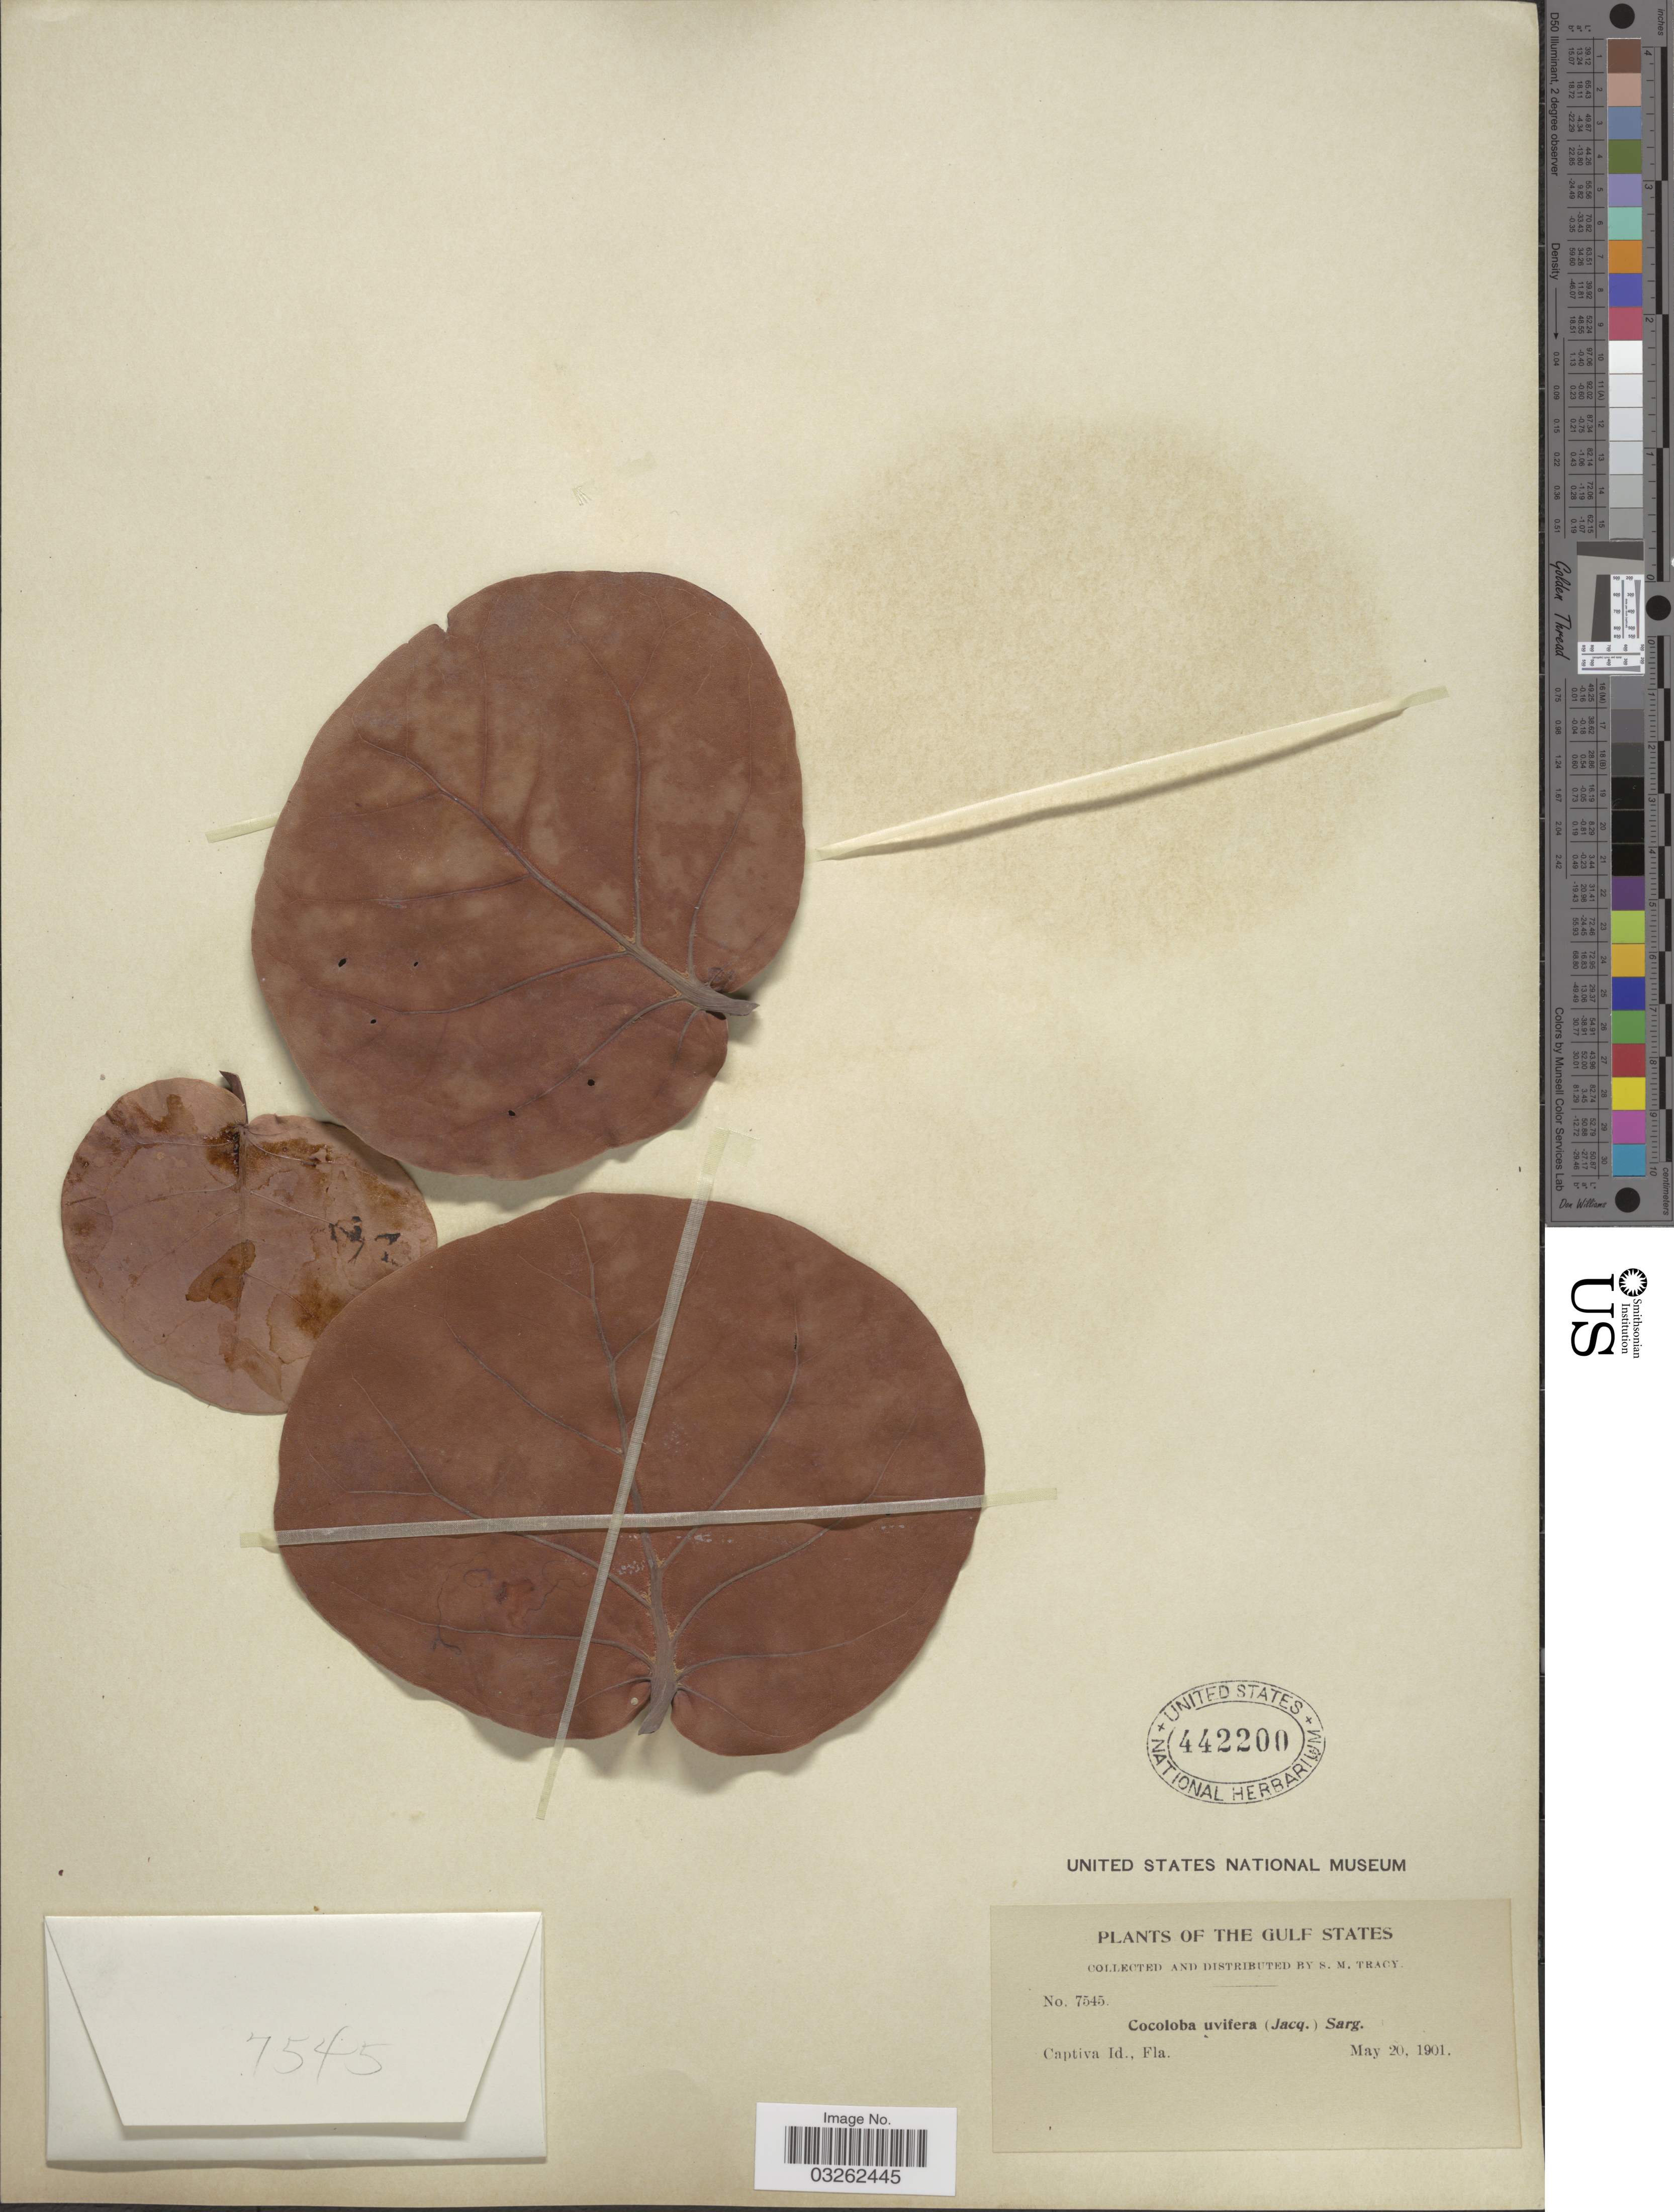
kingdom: Plantae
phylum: Tracheophyta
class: Magnoliopsida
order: Caryophyllales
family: Polygonaceae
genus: Coccoloba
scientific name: Coccoloba uvifera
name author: L.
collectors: S. M. Tracy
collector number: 7545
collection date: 1901-05-20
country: United States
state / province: Florida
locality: The Gulf States. Captiva Id.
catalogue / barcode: US 442200